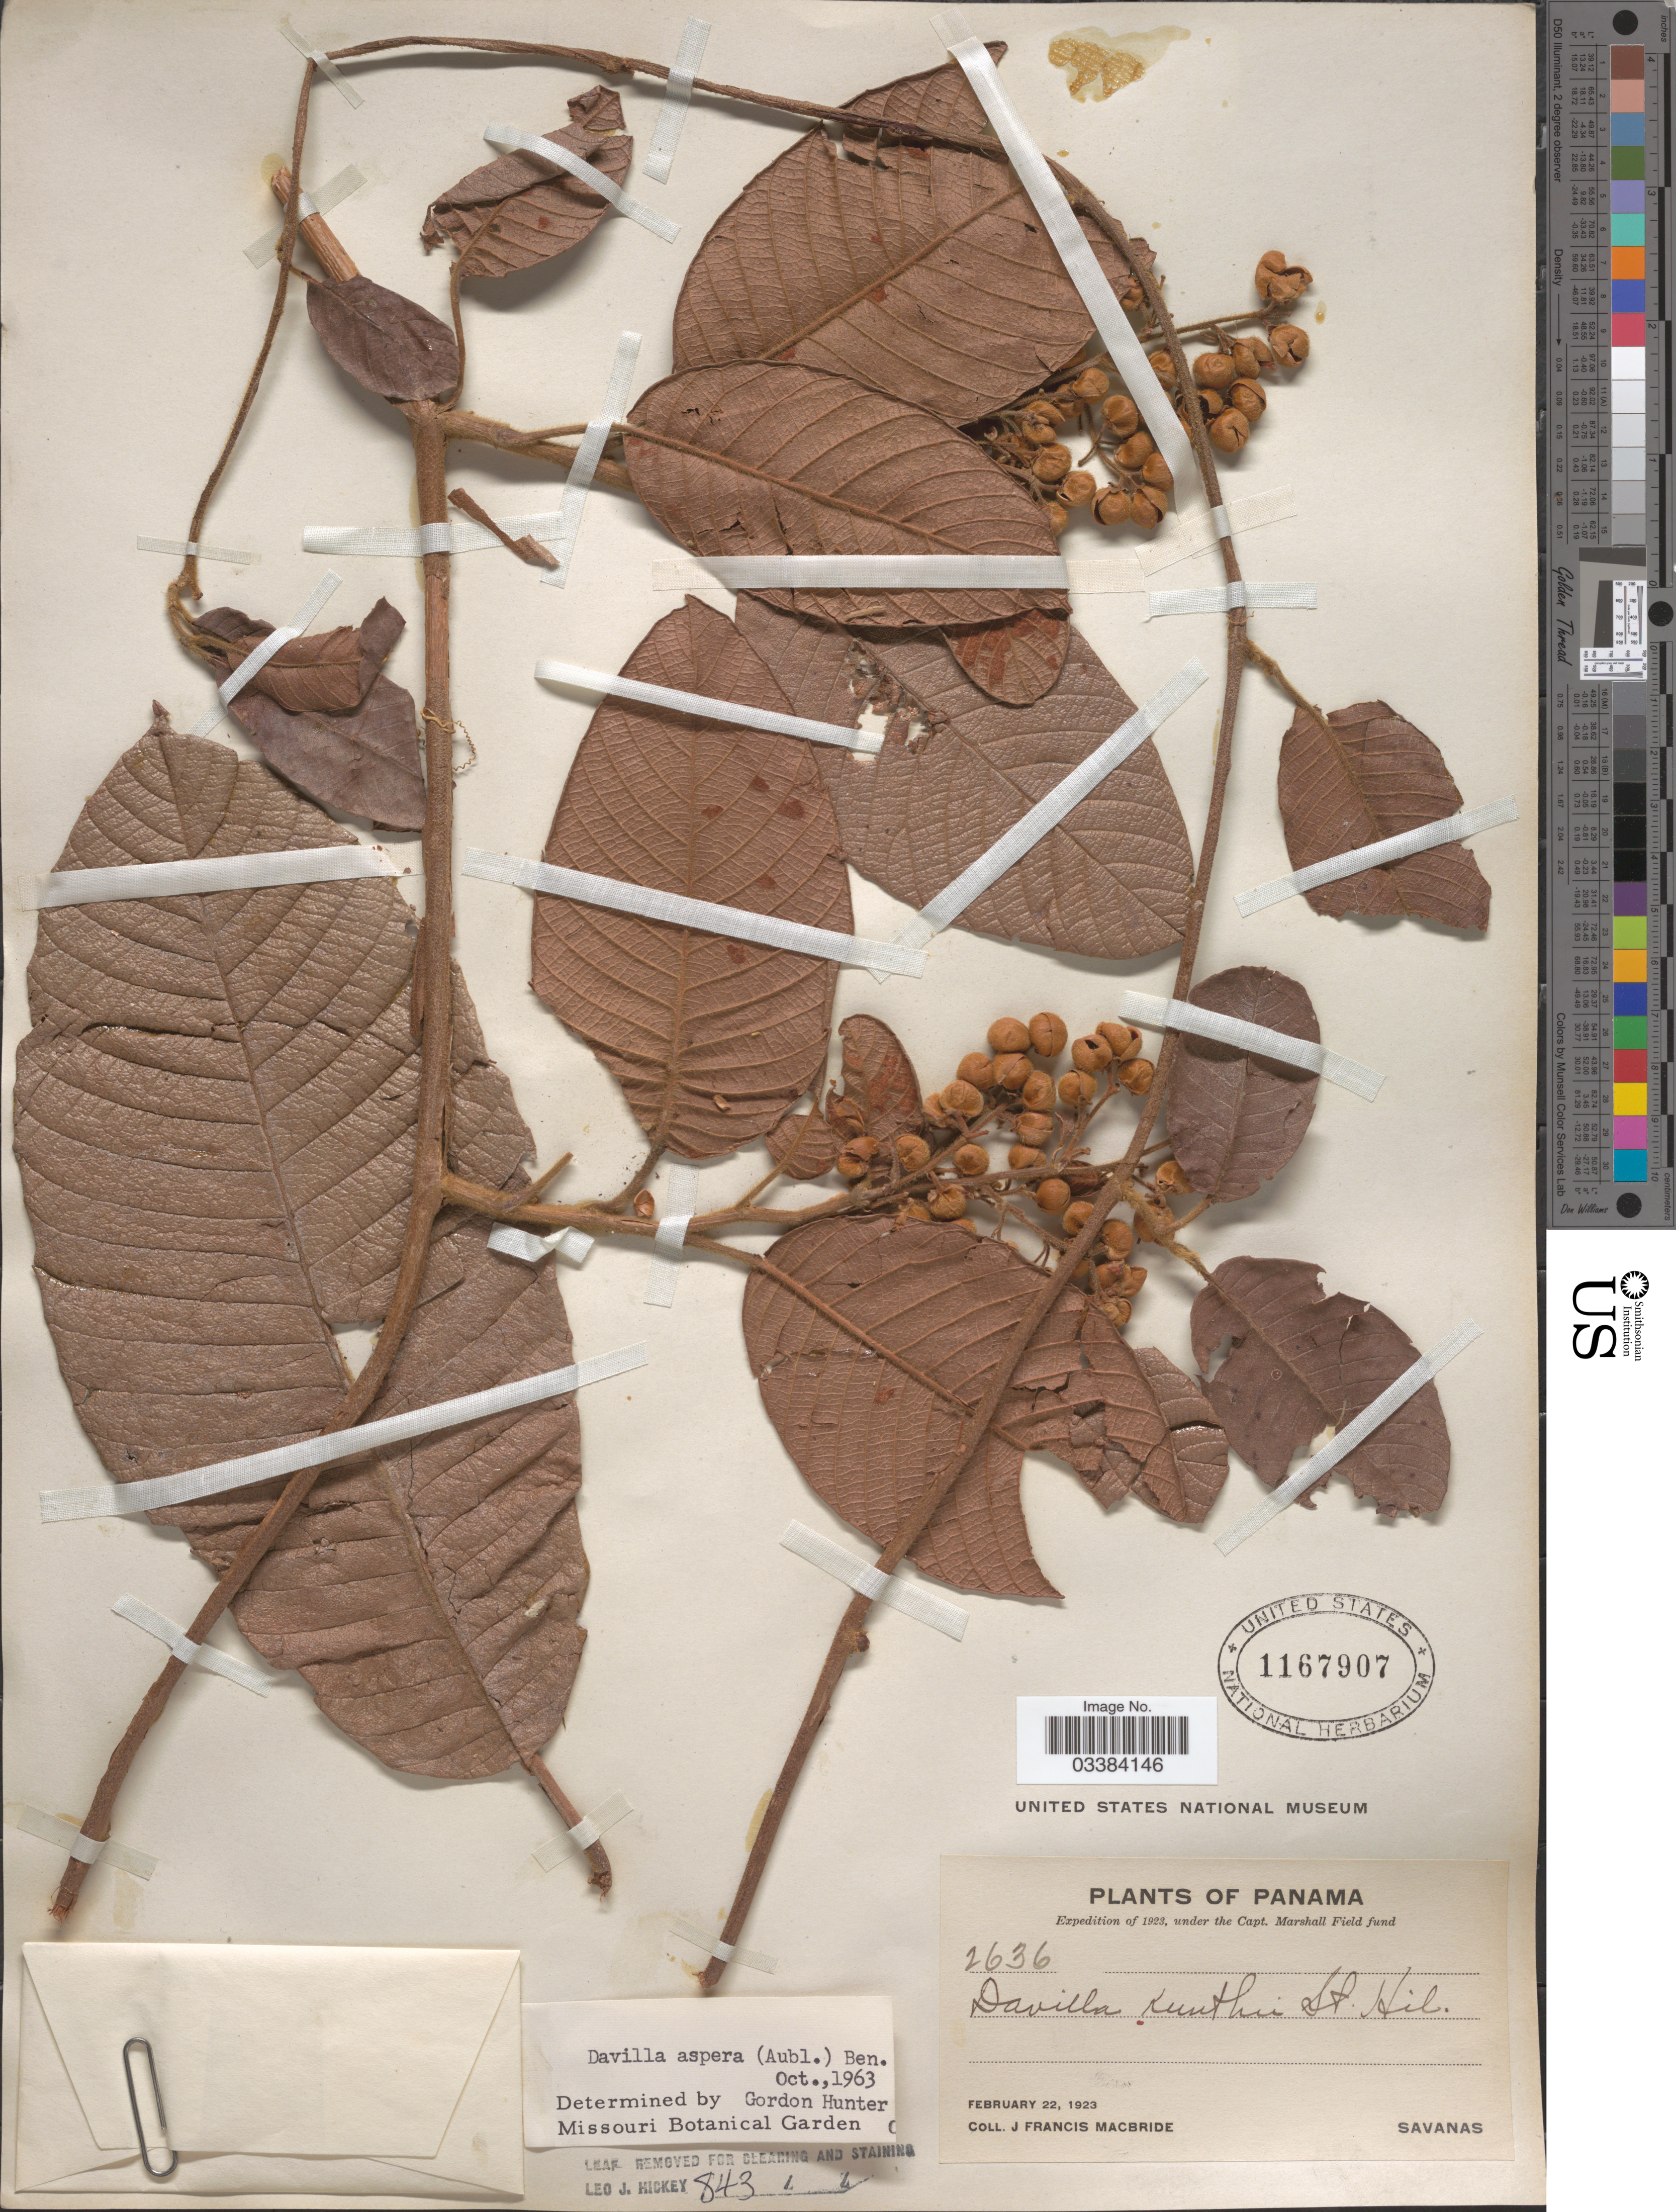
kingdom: Plantae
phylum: Tracheophyta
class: Magnoliopsida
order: Dilleniales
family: Dilleniaceae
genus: Davilla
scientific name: Davilla kunthii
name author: A. St.-Hil.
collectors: J. F. Macbride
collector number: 2636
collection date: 1923-02-22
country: Panama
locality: Savanas.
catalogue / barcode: US 1167907